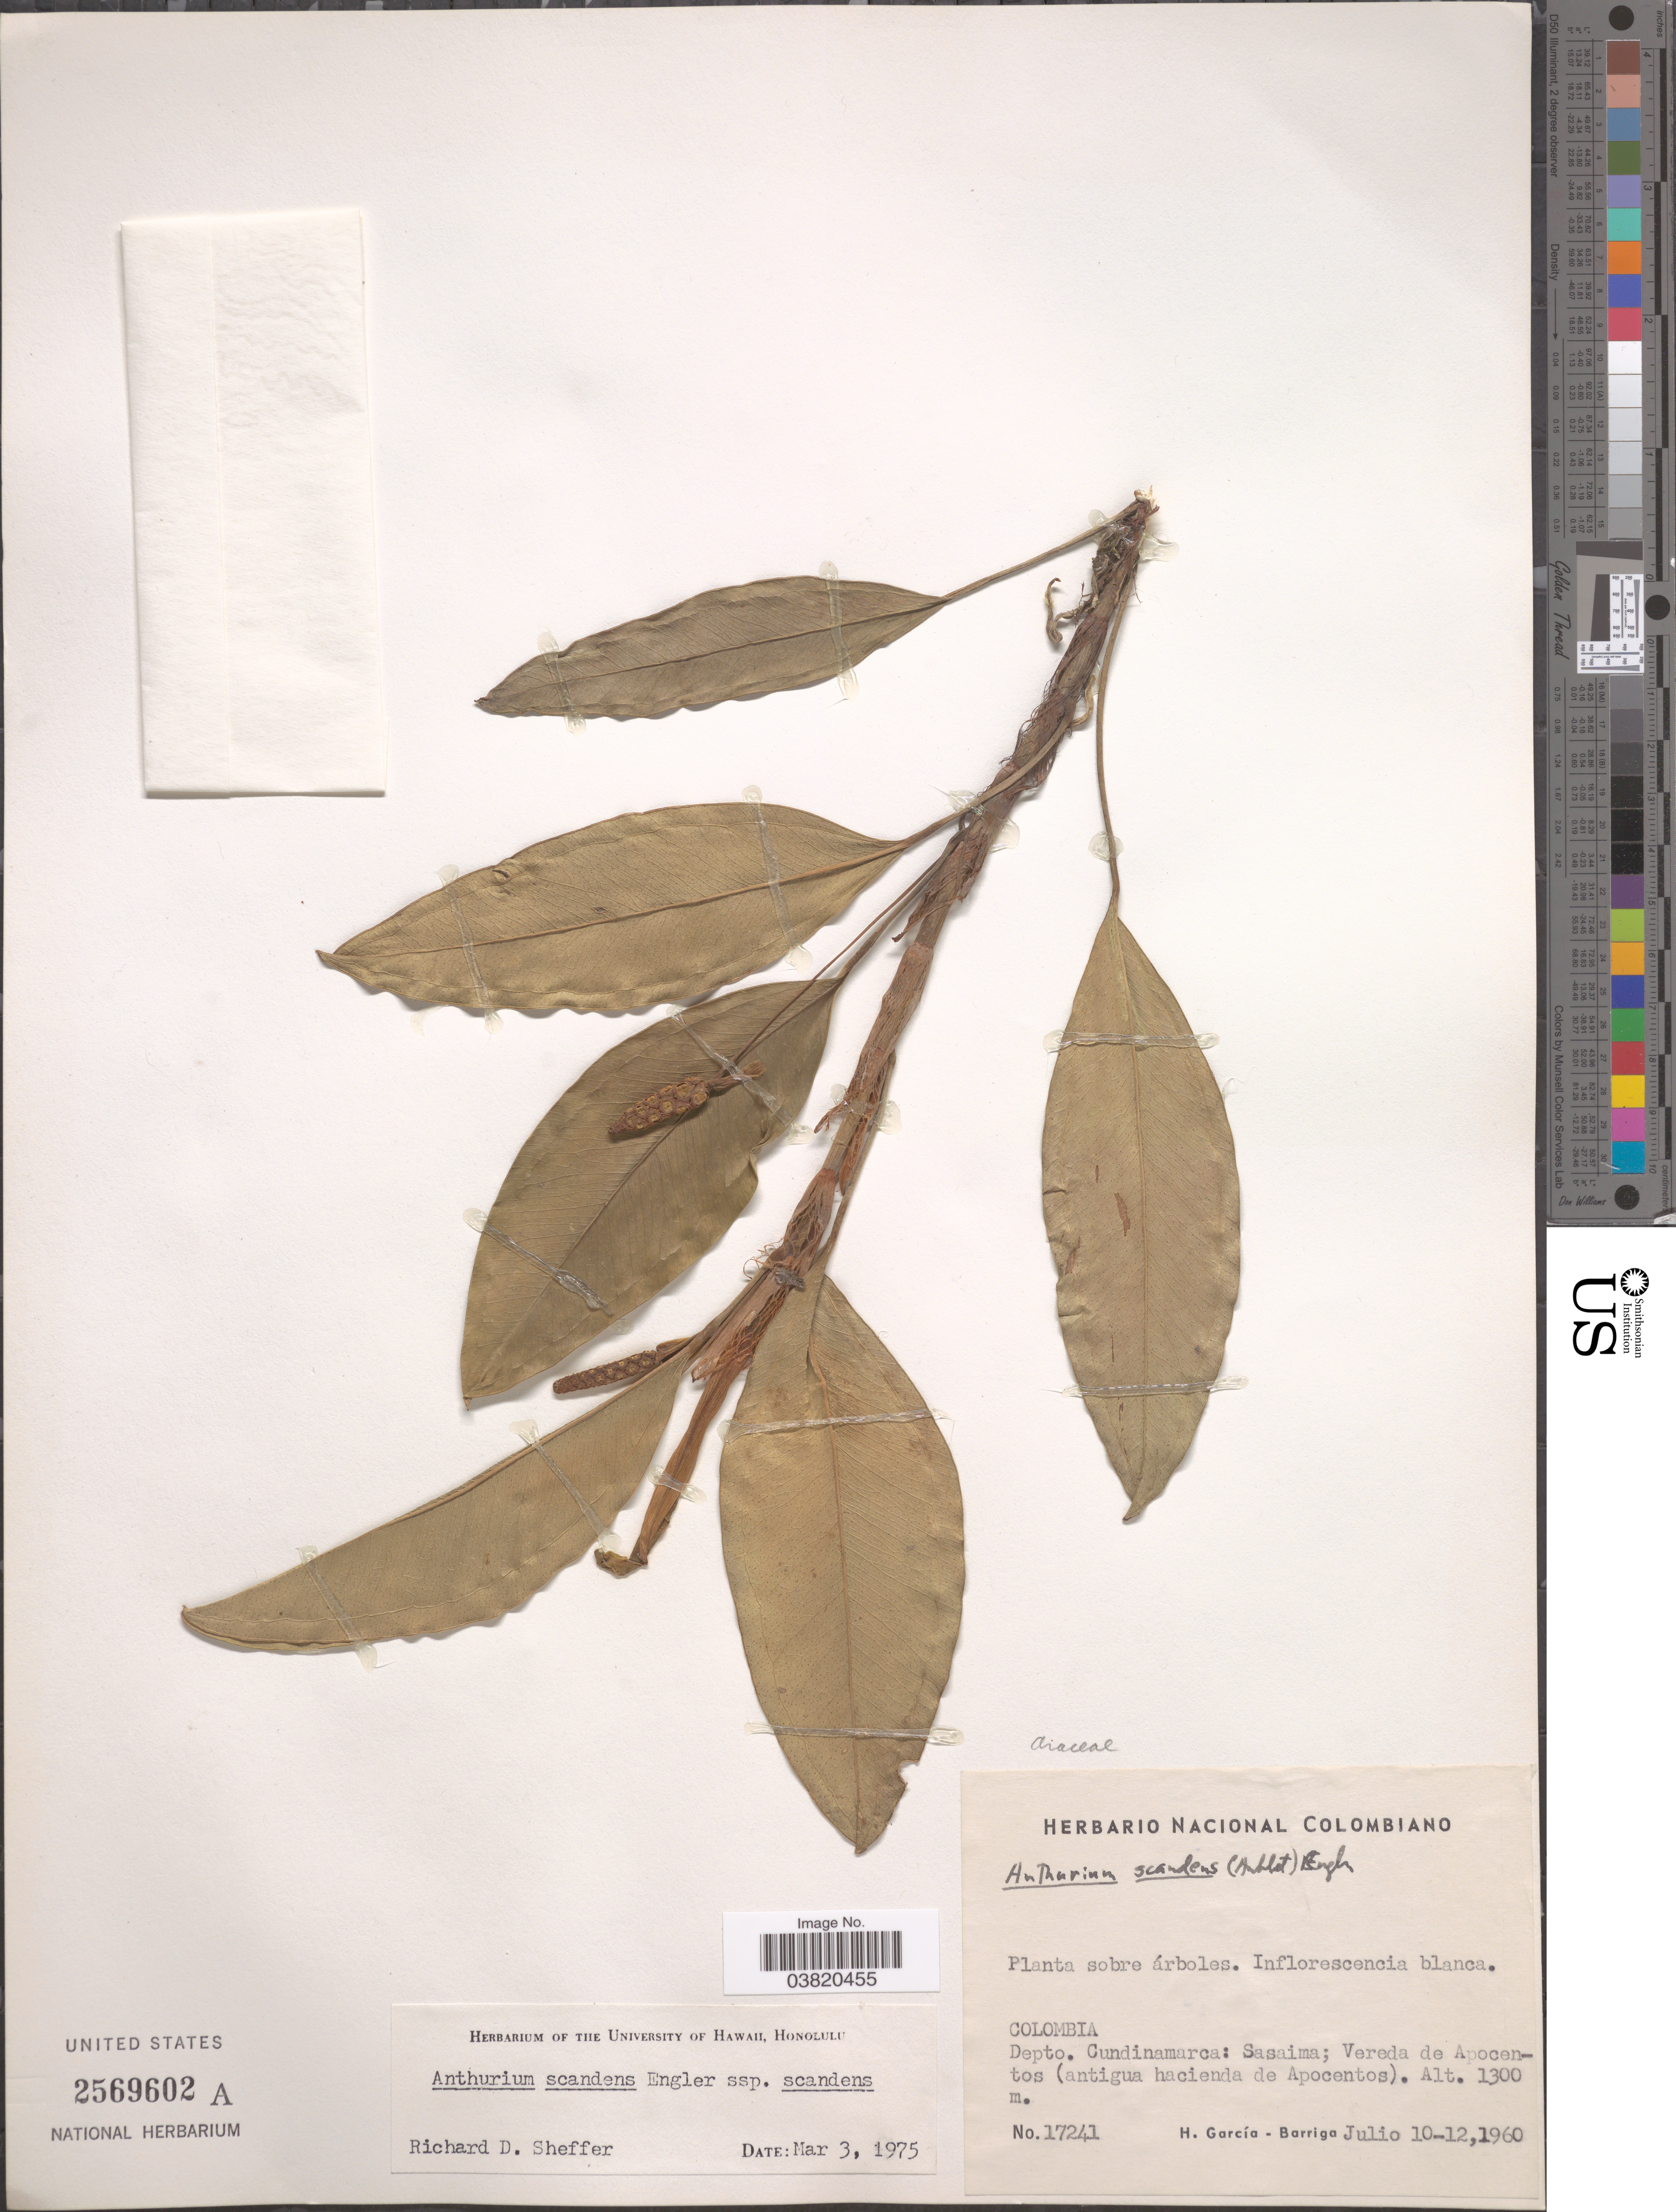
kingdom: Plantae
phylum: Tracheophyta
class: Liliopsida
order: Alismatales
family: Araceae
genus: Anthurium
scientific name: Anthurium scandens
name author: (Aubl.) Engl.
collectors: H. García Barriga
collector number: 17241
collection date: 1960-07-10/1960-07-12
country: Colombia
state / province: Cundinamarca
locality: Depto. Cundinamarca: Sasaima; Vereda de Apocentos (antigua hacienda de Apocentos).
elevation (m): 1300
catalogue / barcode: US 2569602A